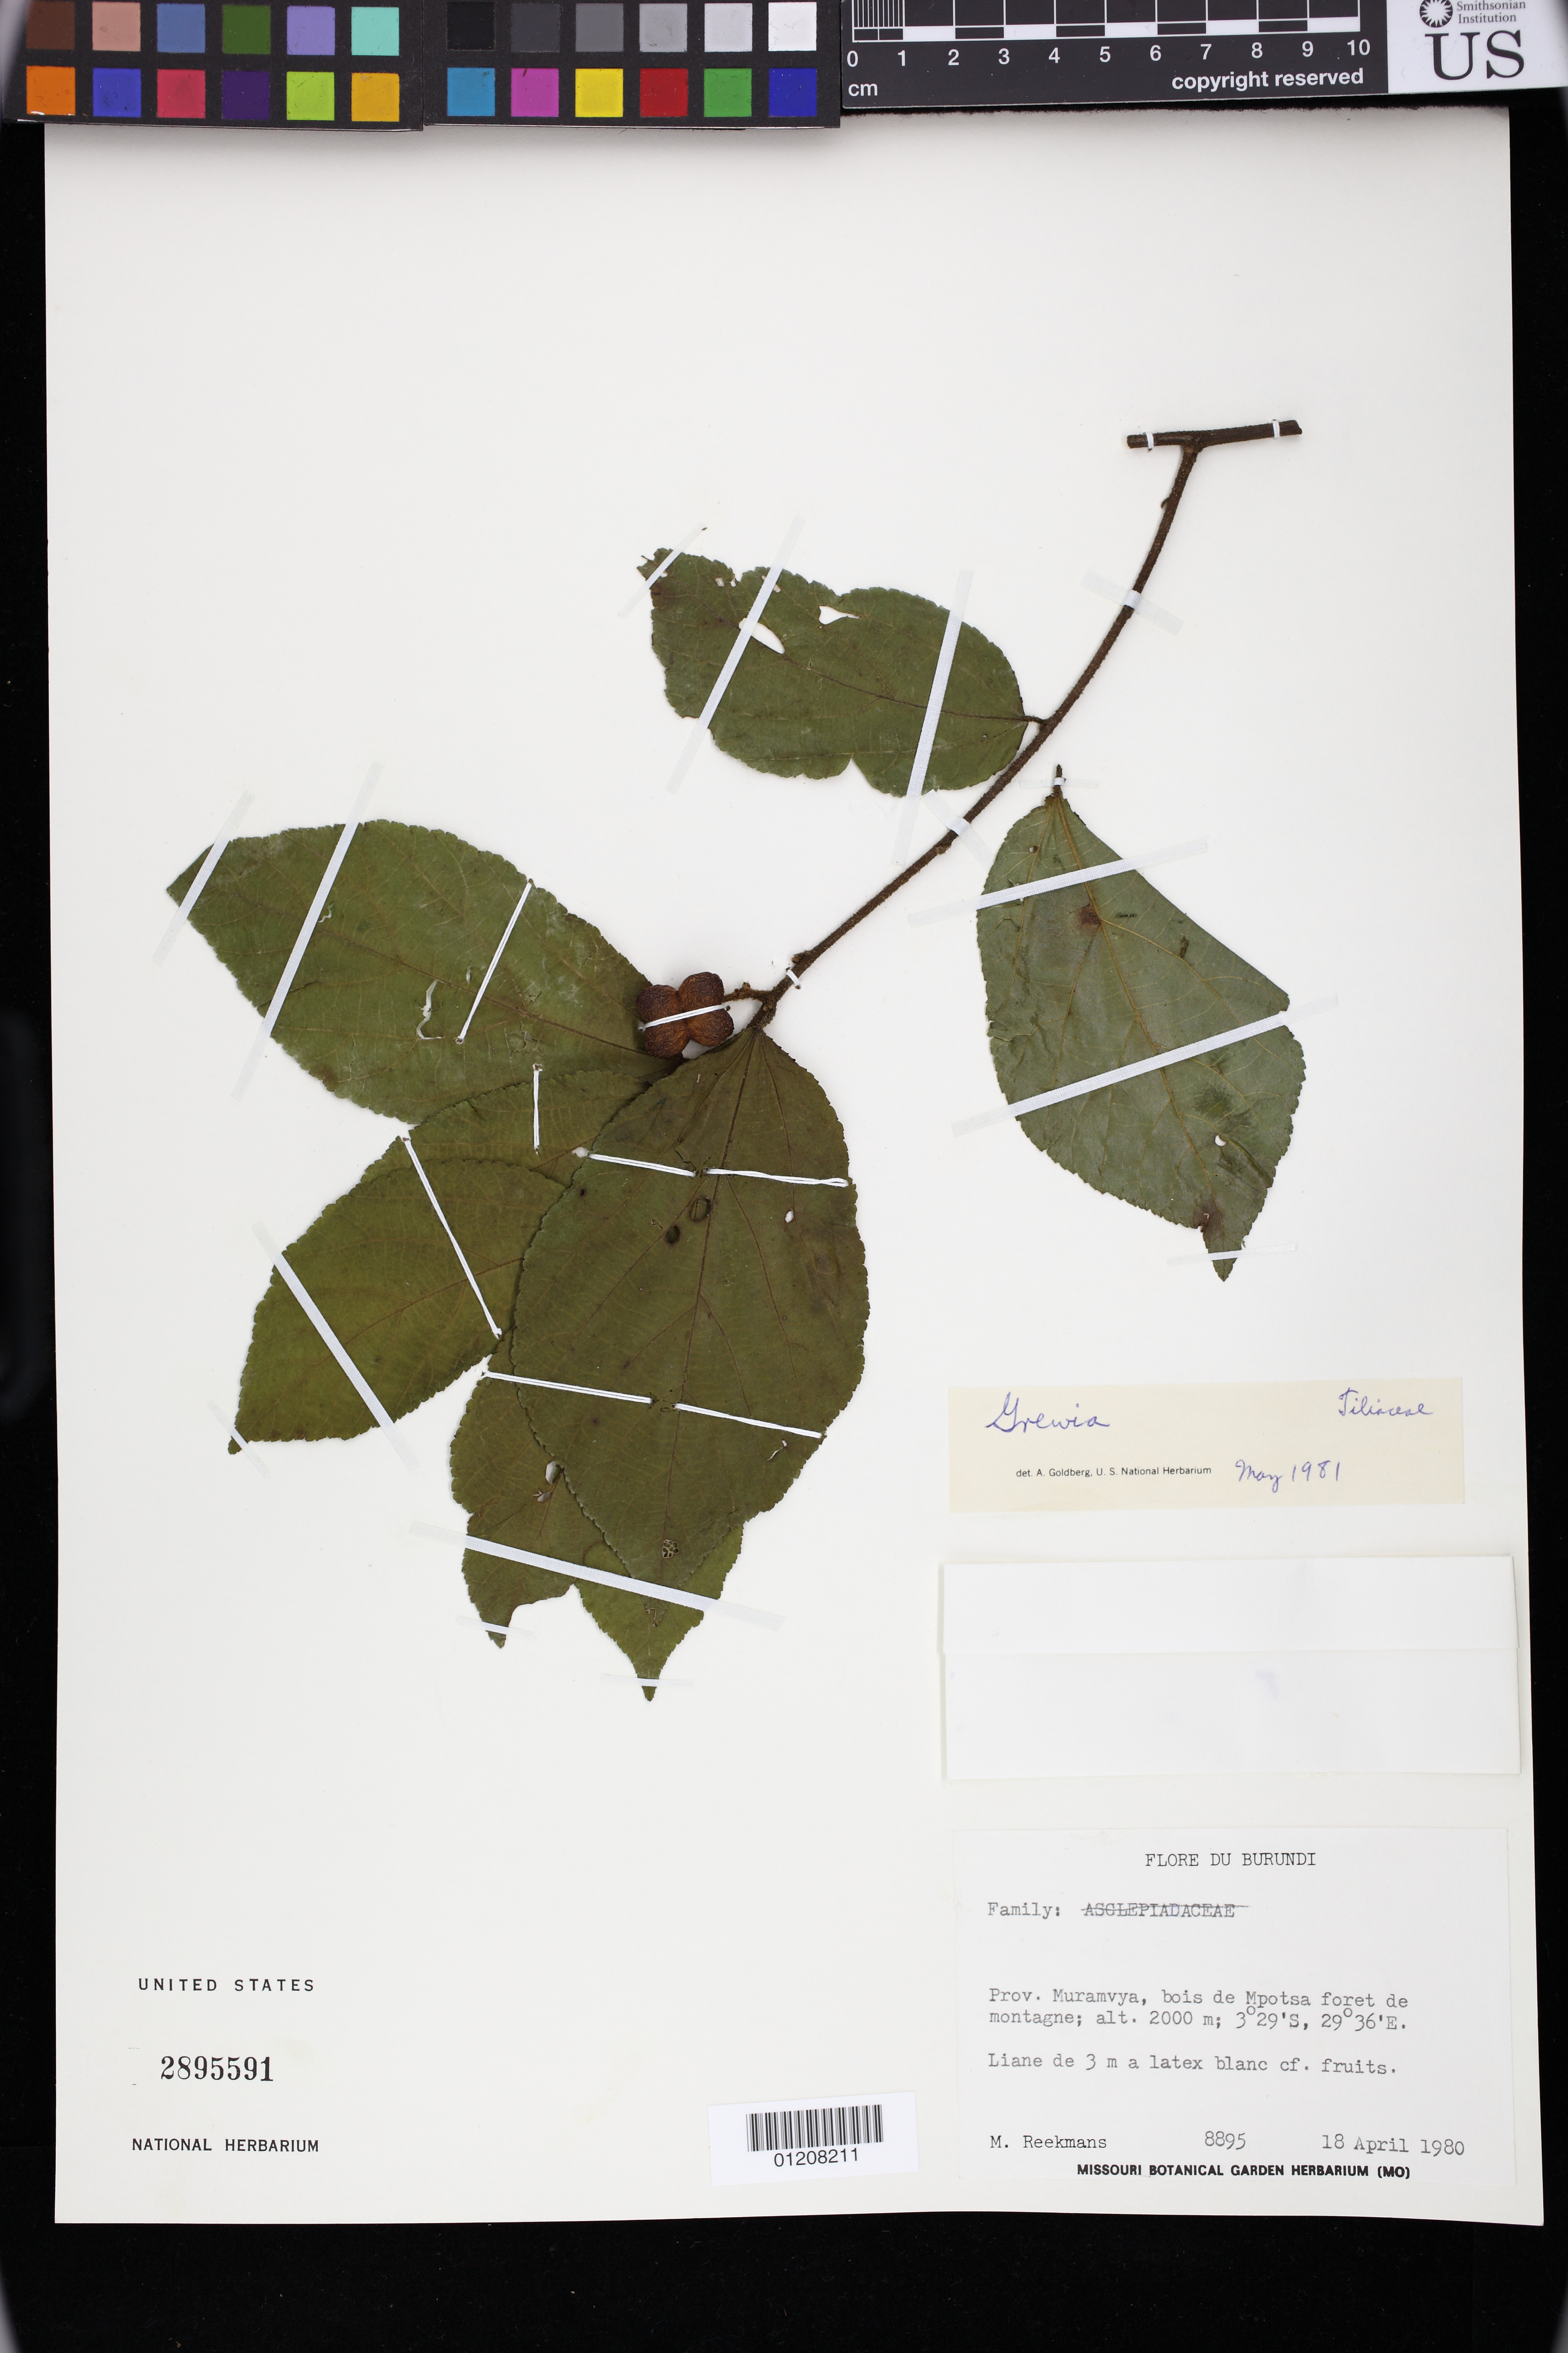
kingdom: Plantae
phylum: Tracheophyta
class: Magnoliopsida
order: Malvales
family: Malvaceae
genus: Grewia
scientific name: Grewia sp.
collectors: M. Reekmans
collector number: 8895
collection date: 1980-04-18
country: Burundi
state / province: Muramvya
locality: bois de Mpotsa foret de montagne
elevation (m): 2000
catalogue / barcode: US 2895591